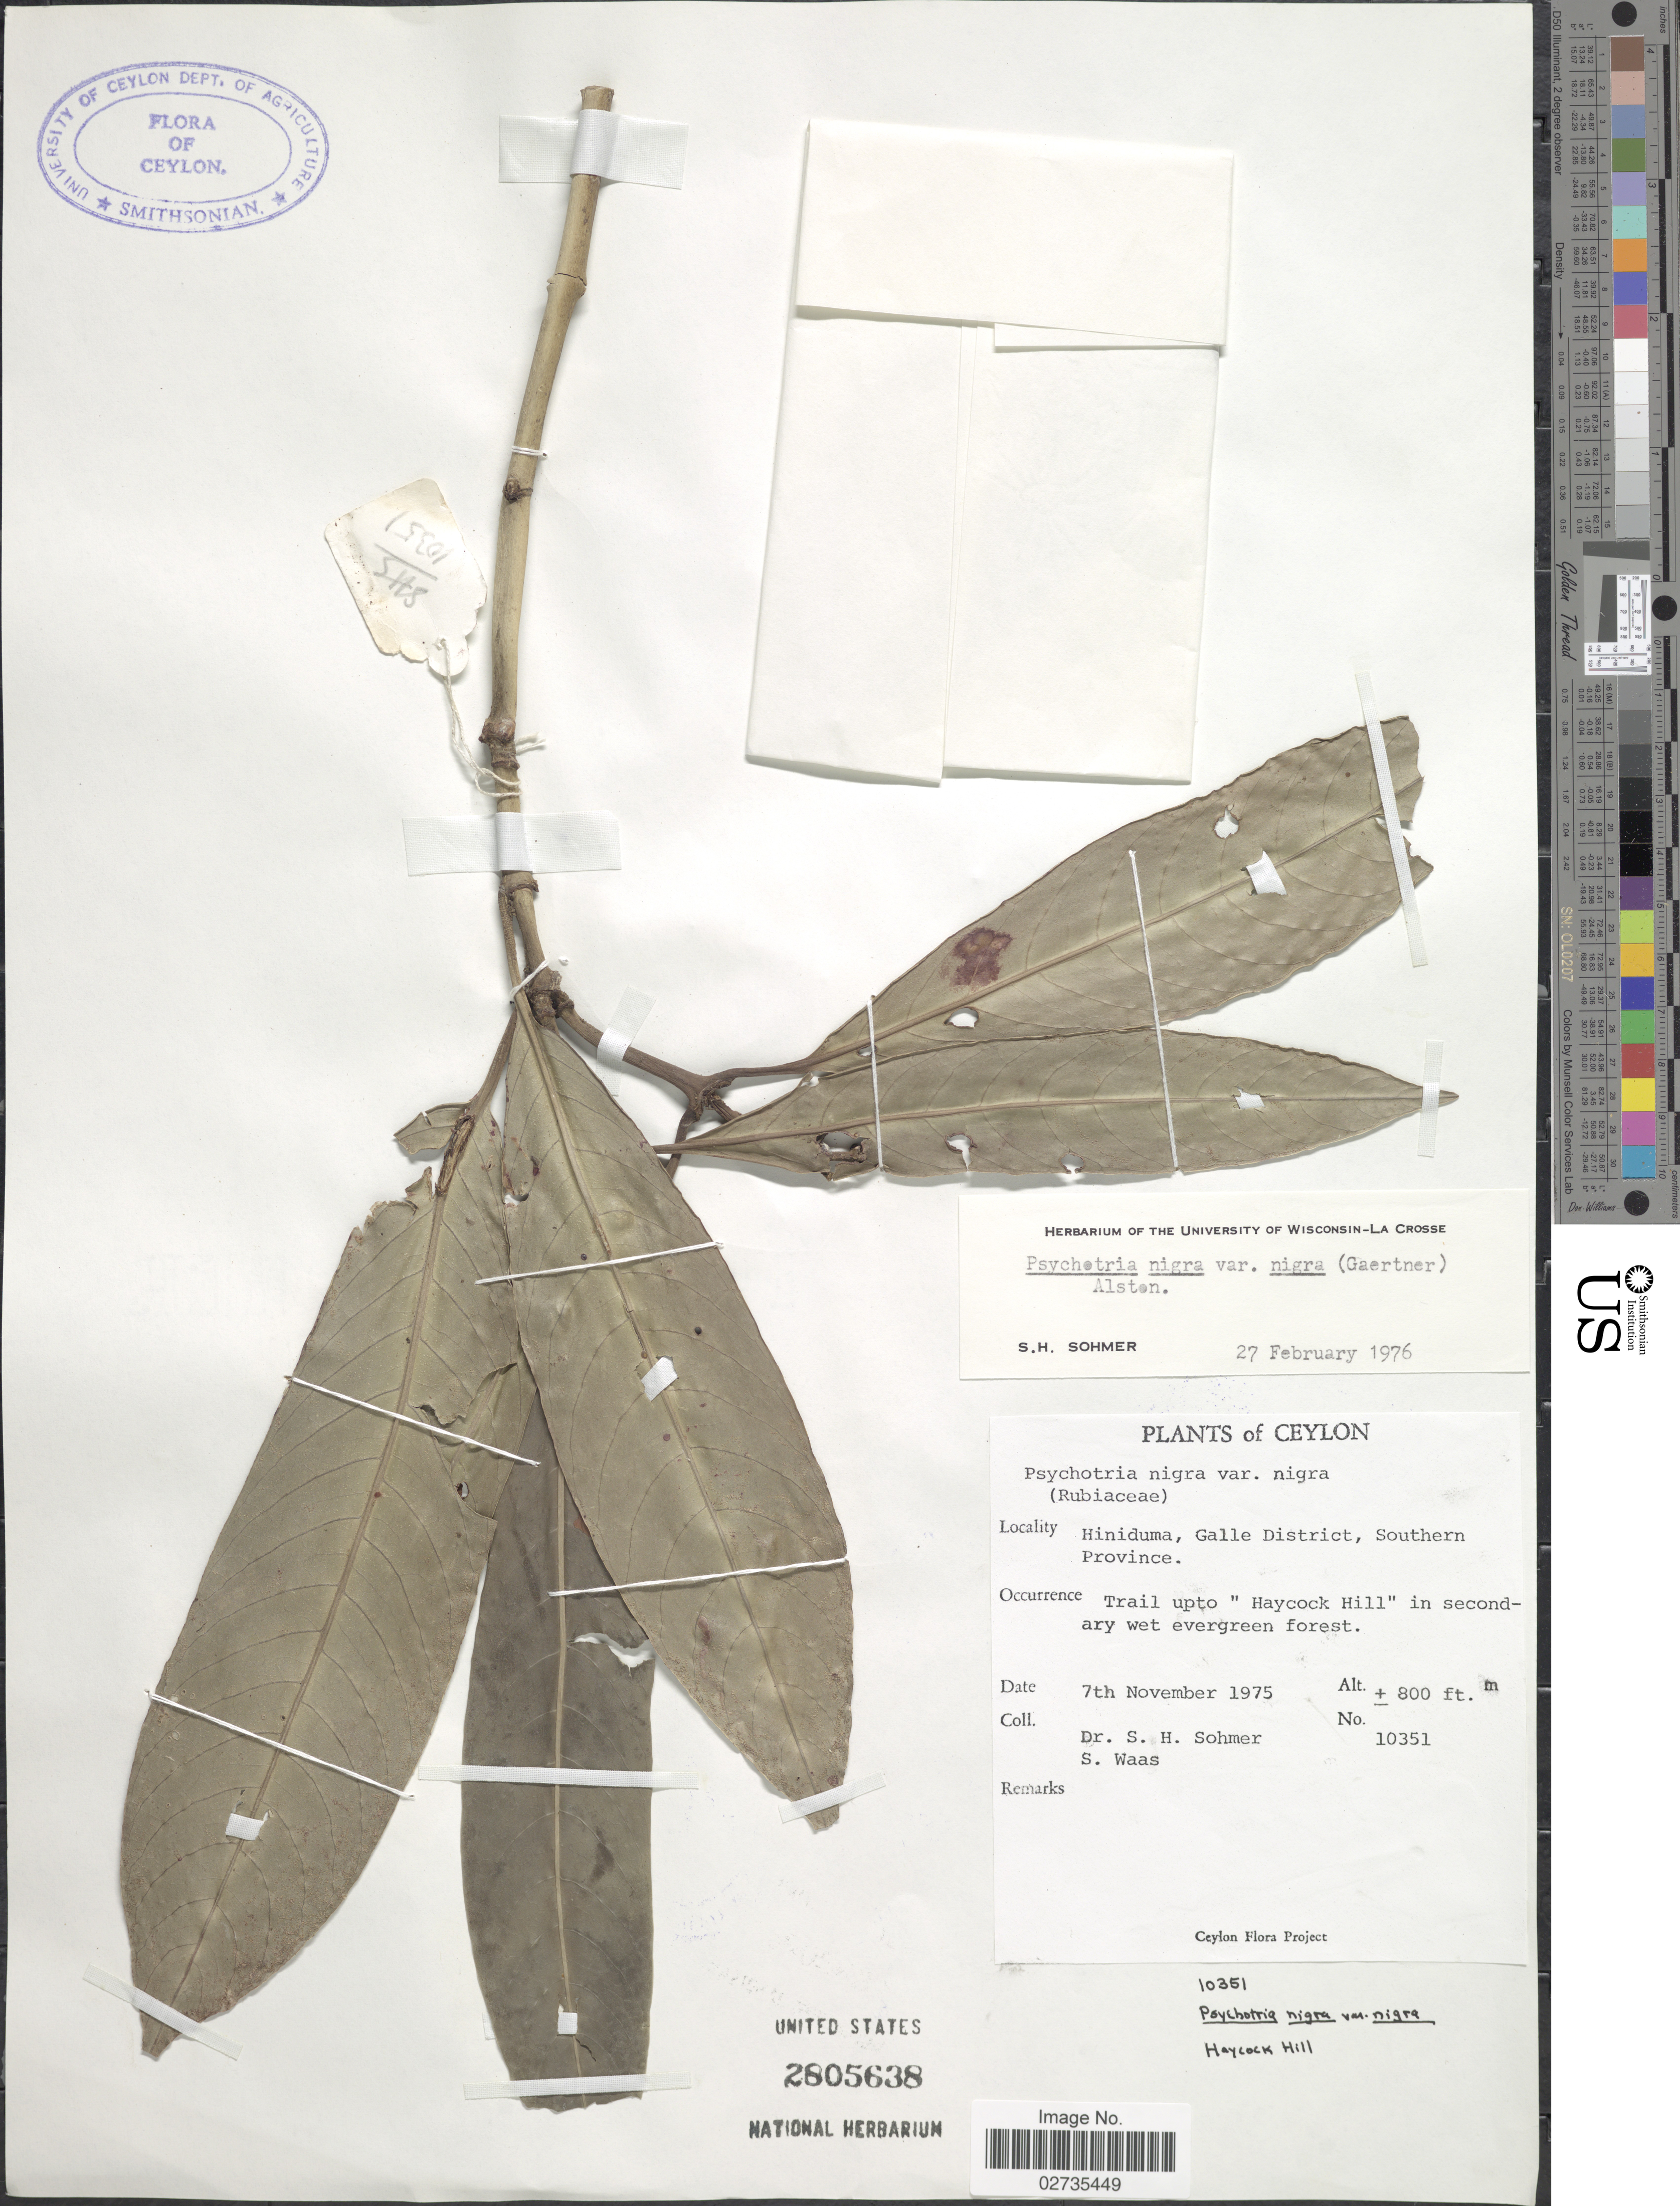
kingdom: Plantae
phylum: Tracheophyta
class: Magnoliopsida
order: Gentianales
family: Rubiaceae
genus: Psychotria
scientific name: Psychotria nigra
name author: (Gaertn.) Alston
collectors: S. H. Sohmer & S. Waas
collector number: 10351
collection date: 1975-11-07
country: Sri Lanka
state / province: Southern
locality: Ceylon. Hiniduma, Galle District. Trail upto "Haycock Hill"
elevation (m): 244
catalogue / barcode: US 2805638